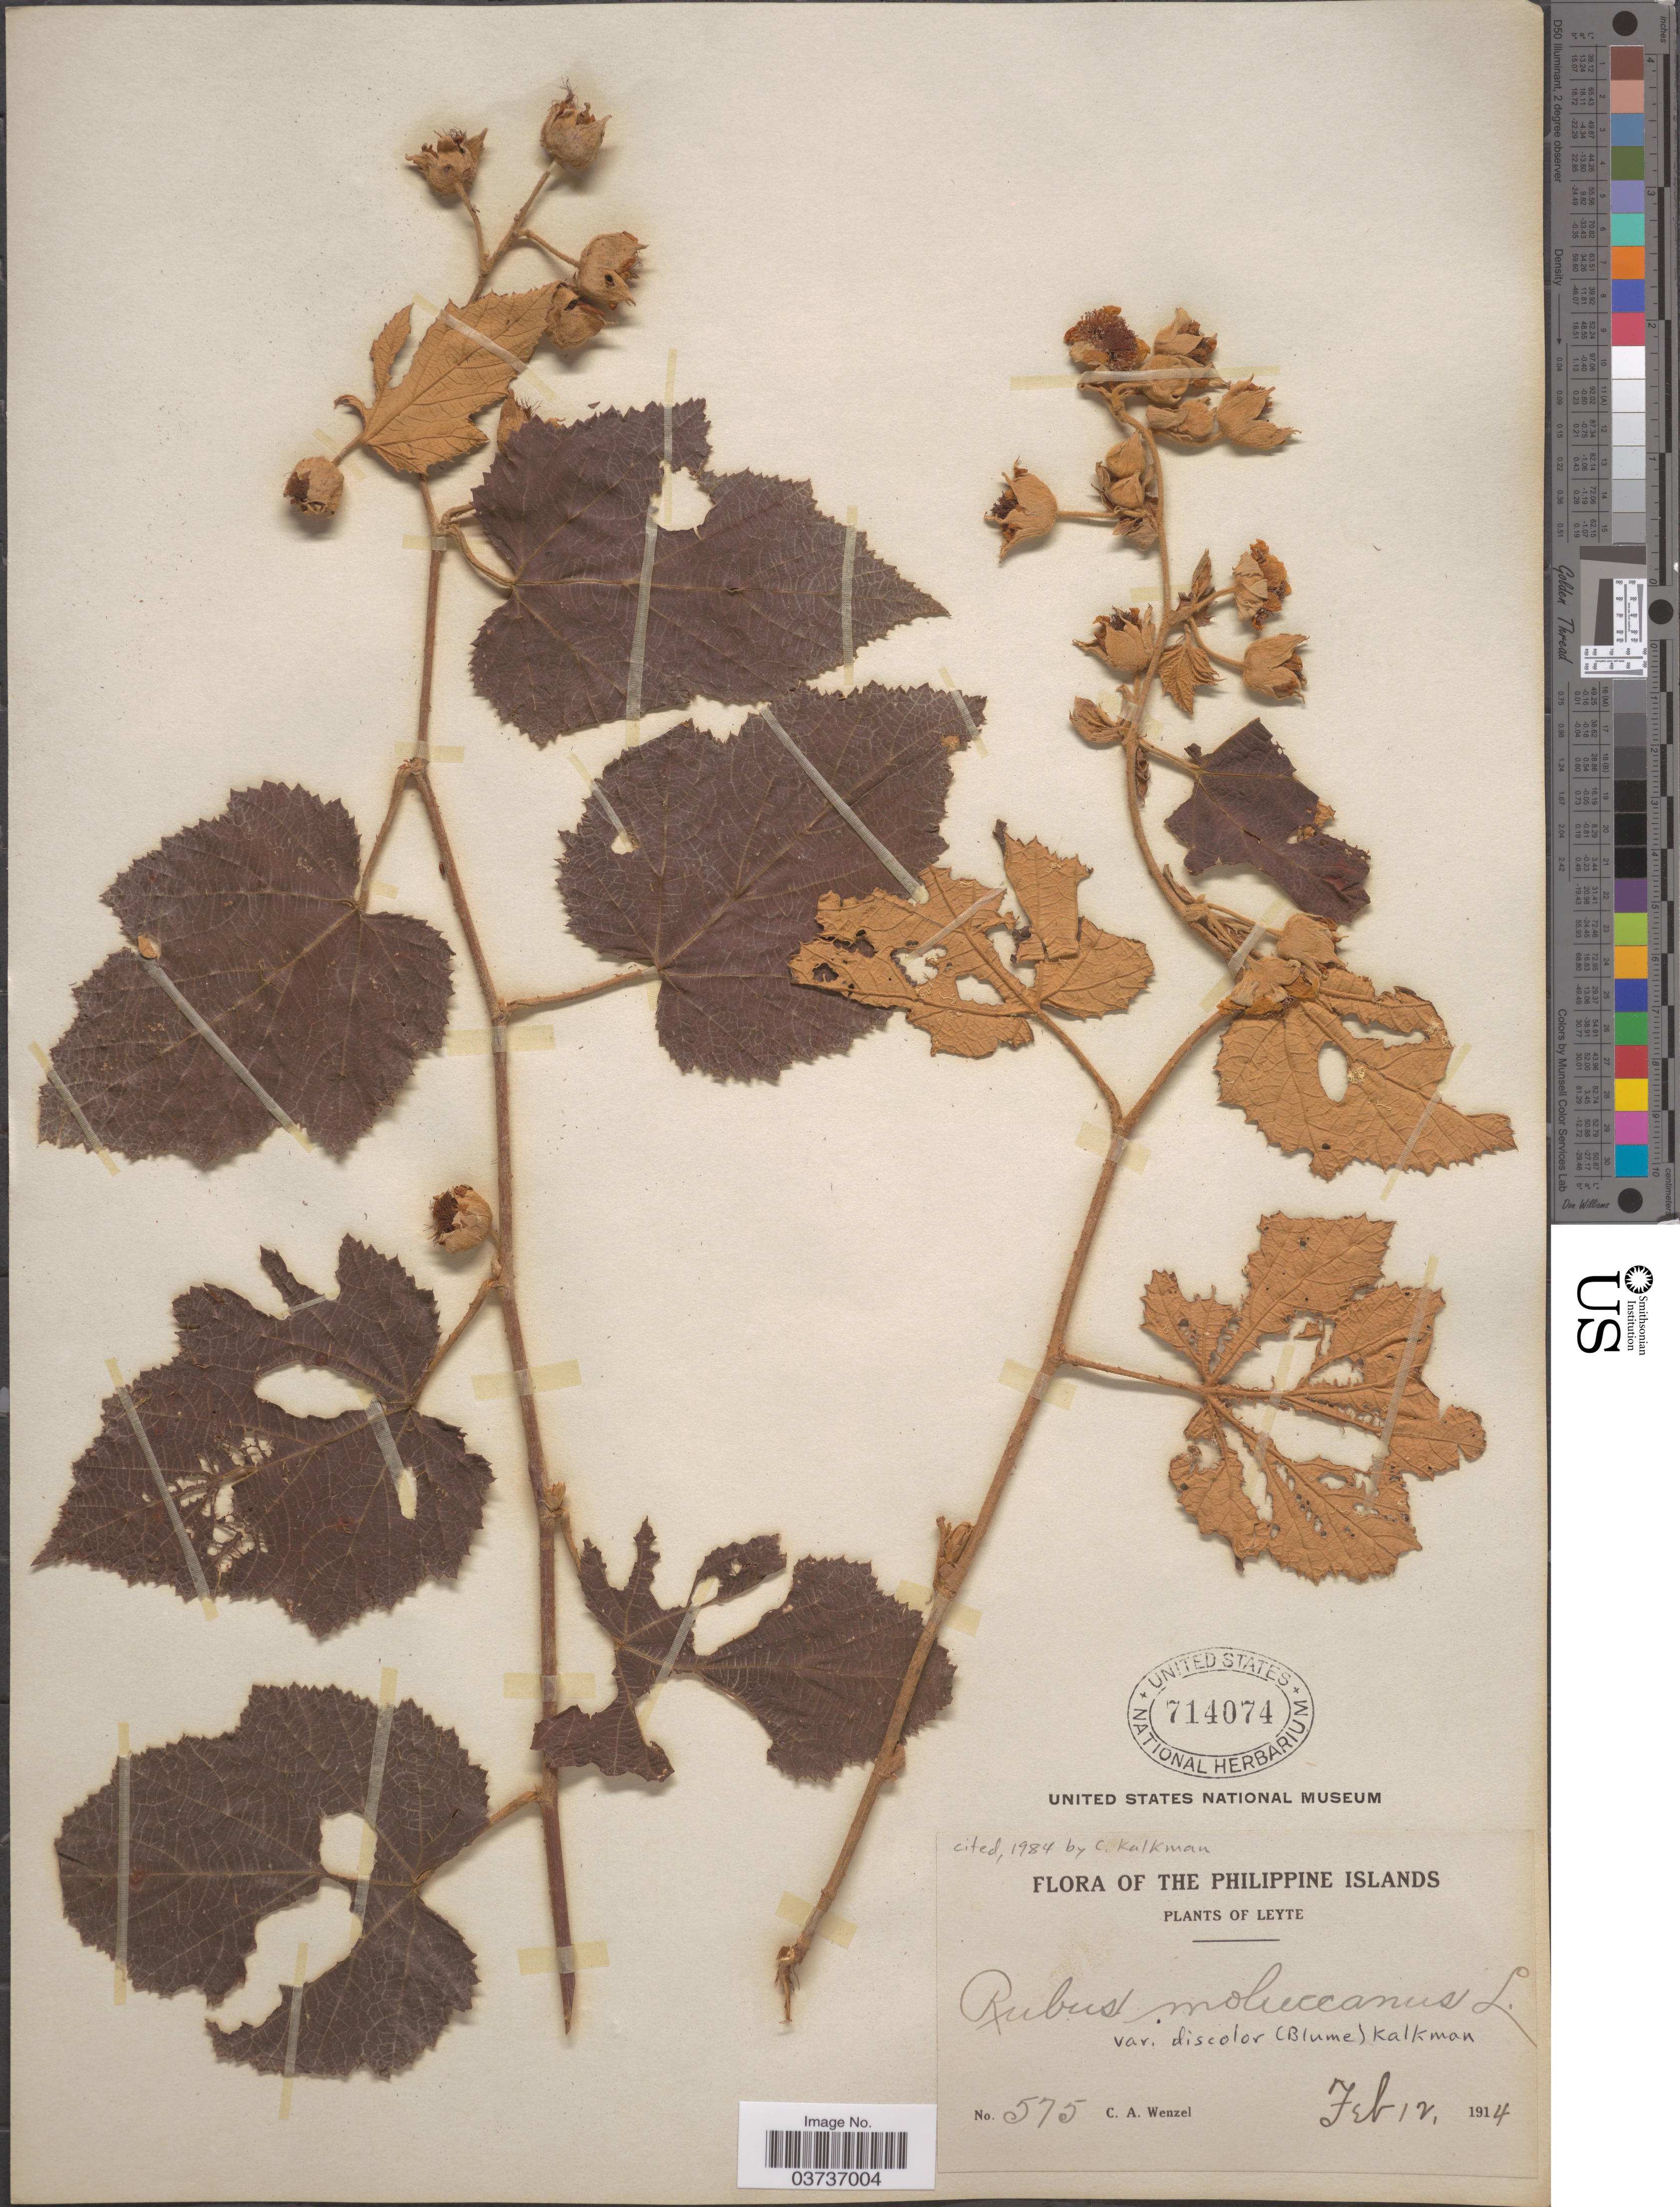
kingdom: Plantae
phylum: Tracheophyta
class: Magnoliopsida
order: Rosales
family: Rosaceae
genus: Rubus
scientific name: Rubus moluccanus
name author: L.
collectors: C. Wenzel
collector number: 575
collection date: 1914-02-12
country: Philippines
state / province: Eastern Visayas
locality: Leyte.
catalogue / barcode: US 714074